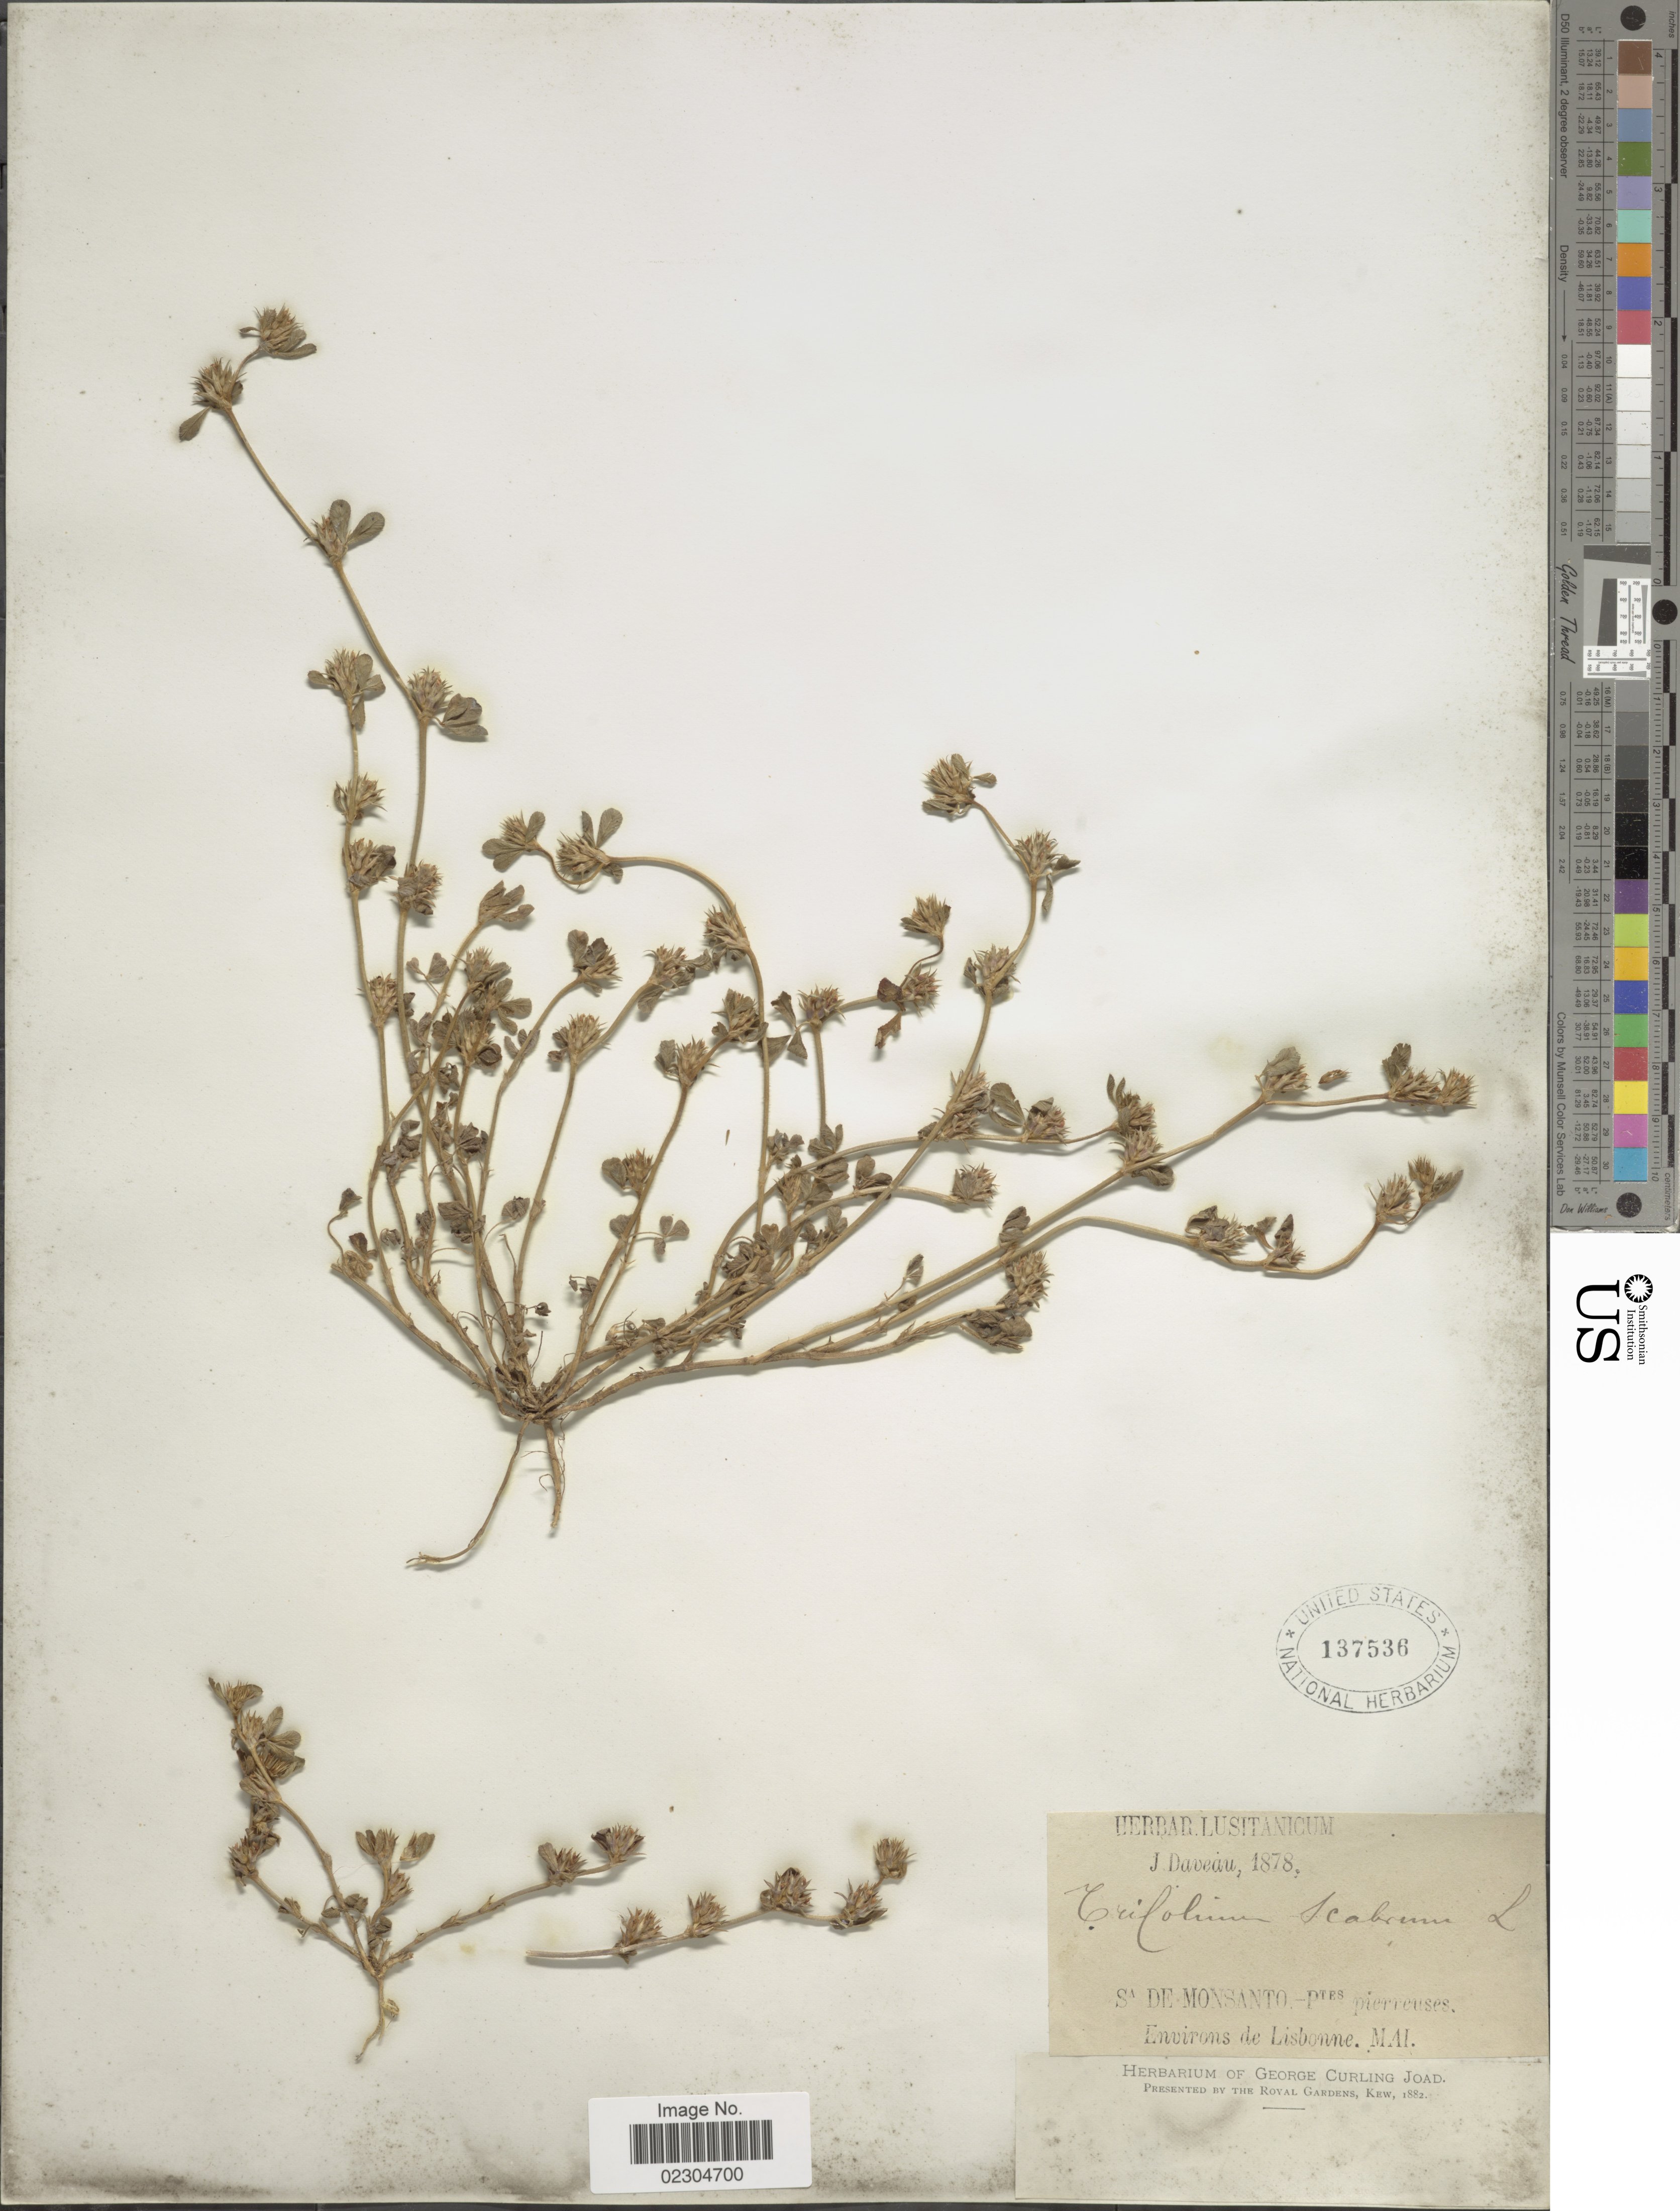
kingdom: Plantae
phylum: Tracheophyta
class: Magnoliopsida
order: Fabales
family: Fabaceae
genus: Trifolium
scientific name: Trifolium scabrum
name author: L.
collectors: J. Daveau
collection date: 1878-05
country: Portugal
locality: Sa de Monsanto ptes pierrcuses. [interpreted] Environs de Lisbonne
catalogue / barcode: US 137536